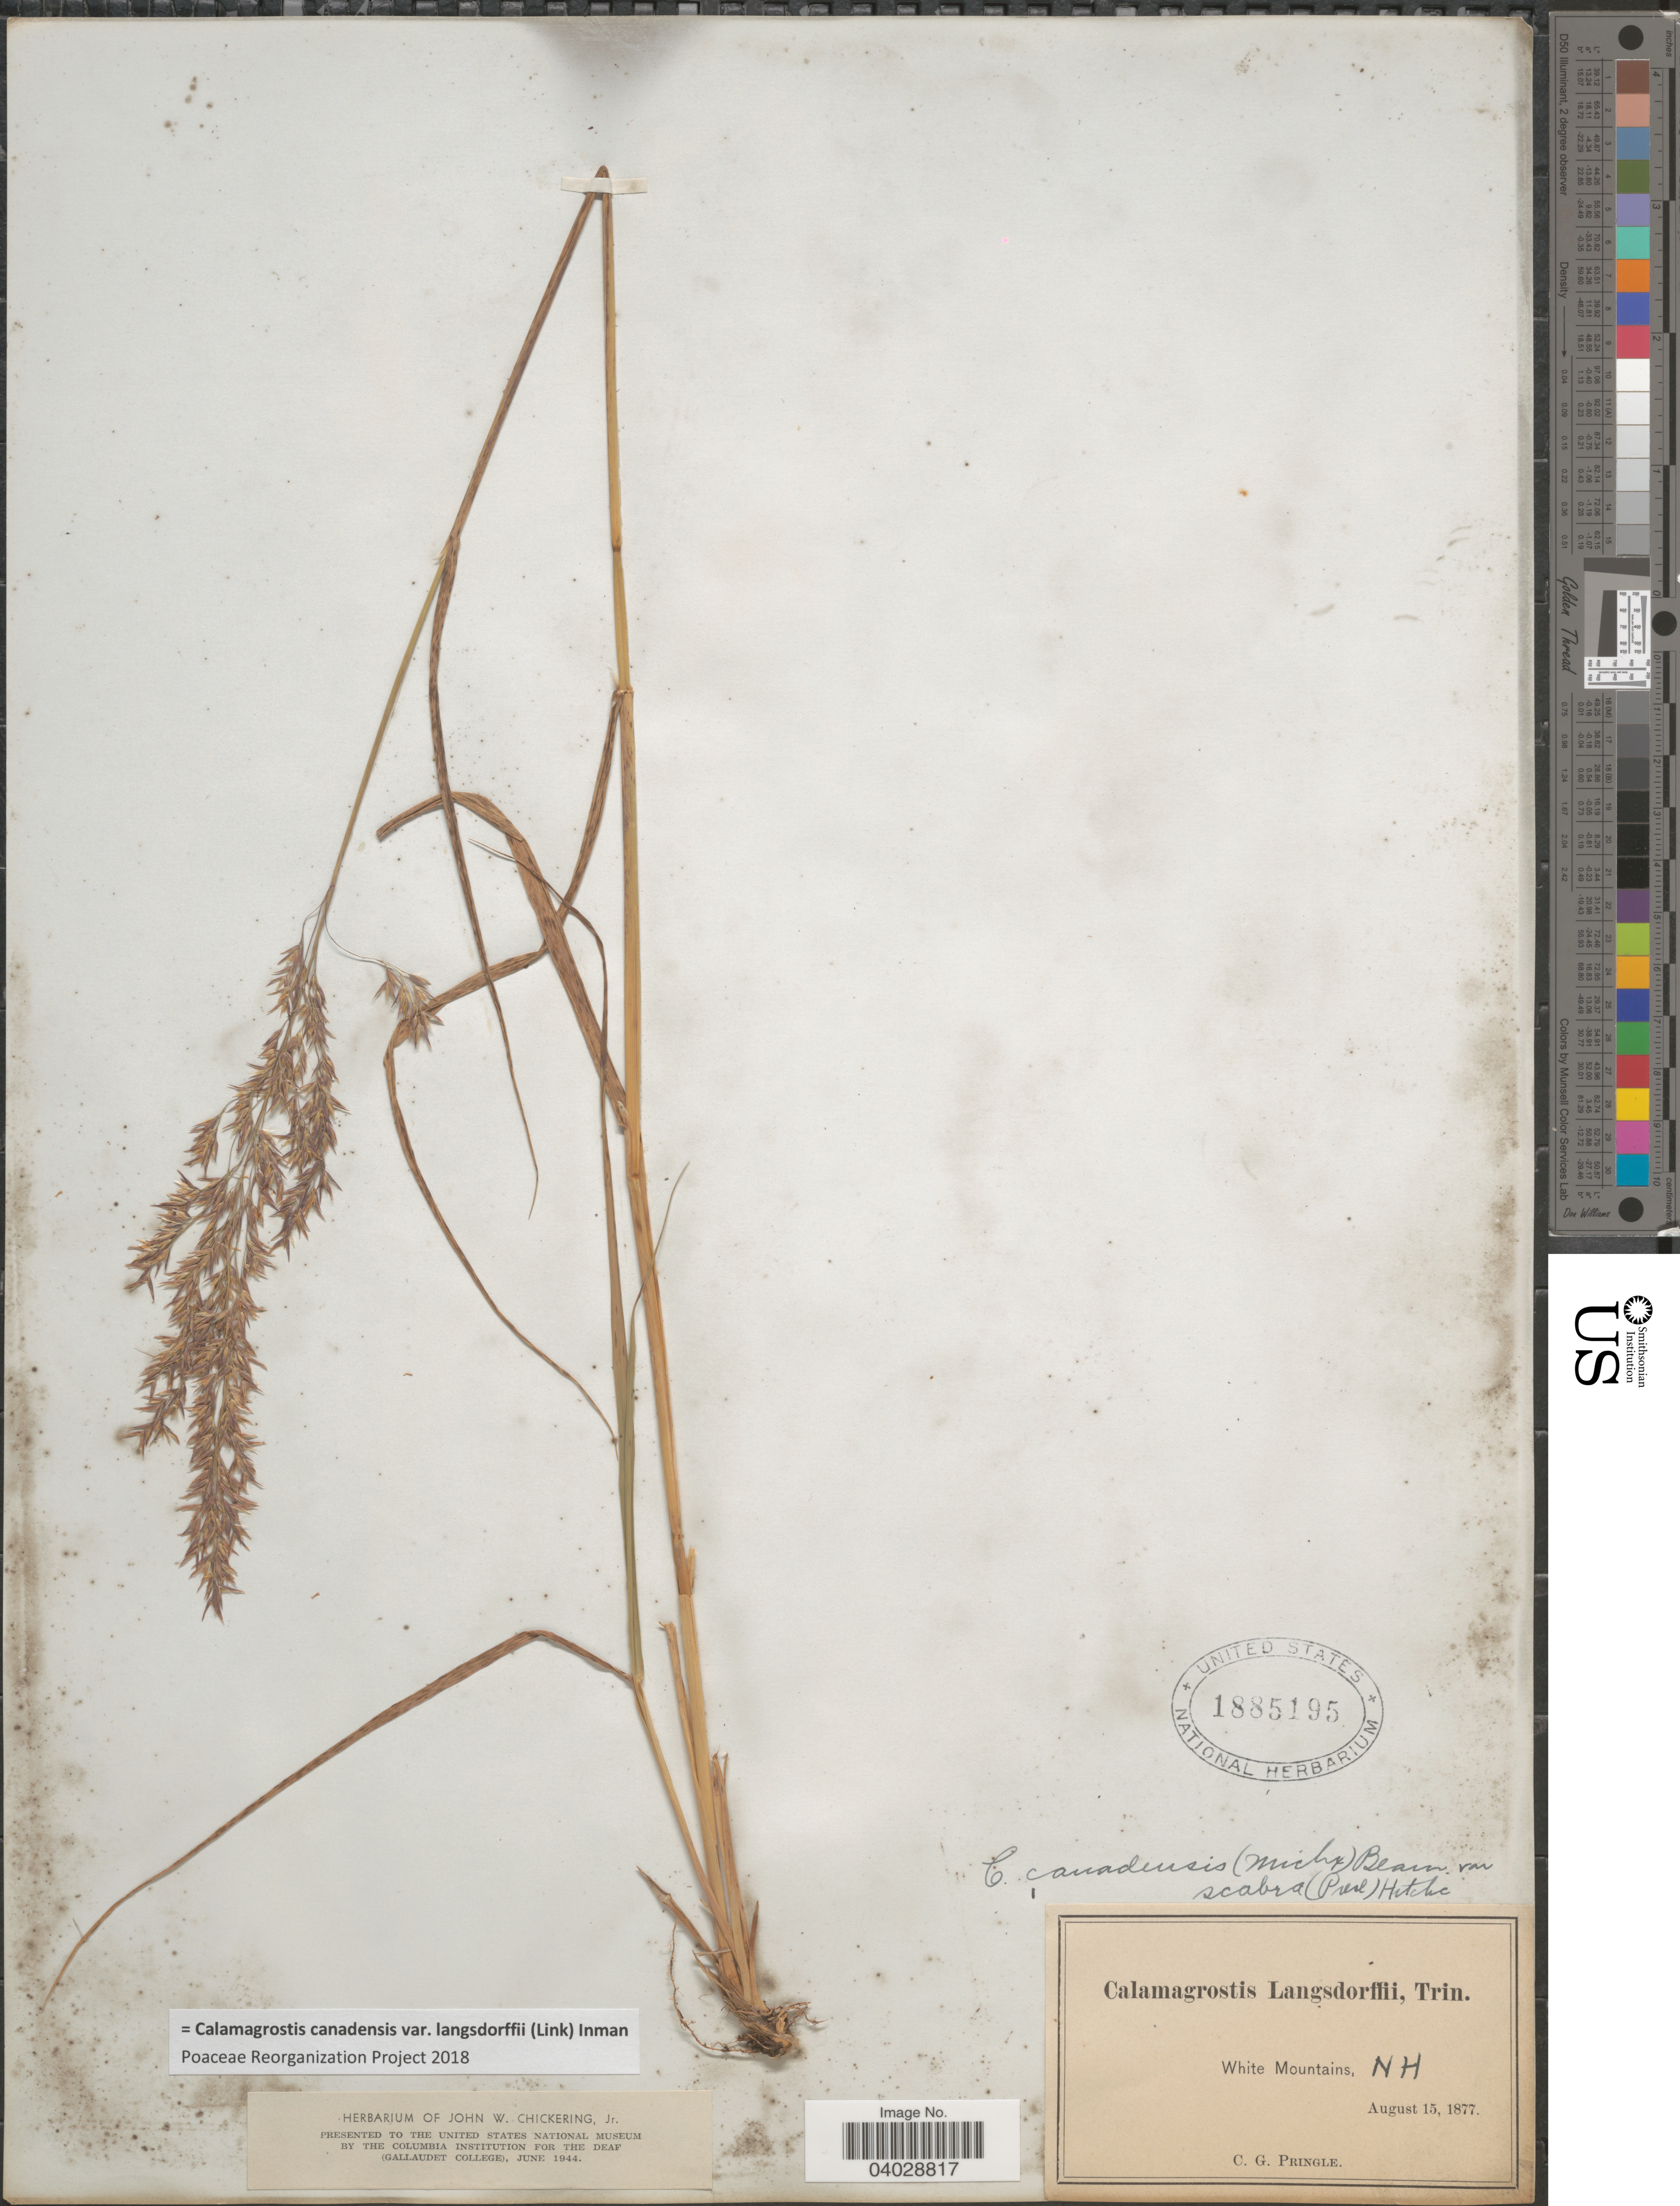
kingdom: Plantae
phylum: Tracheophyta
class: Liliopsida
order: Poales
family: Poaceae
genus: Calamagrostis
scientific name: Calamagrostis canadensis var. langsdorffii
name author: (Link) Inman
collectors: C. G. Pringle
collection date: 1877-08-15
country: United States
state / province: New Hampshire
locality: White Mountains.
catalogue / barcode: US 1885195